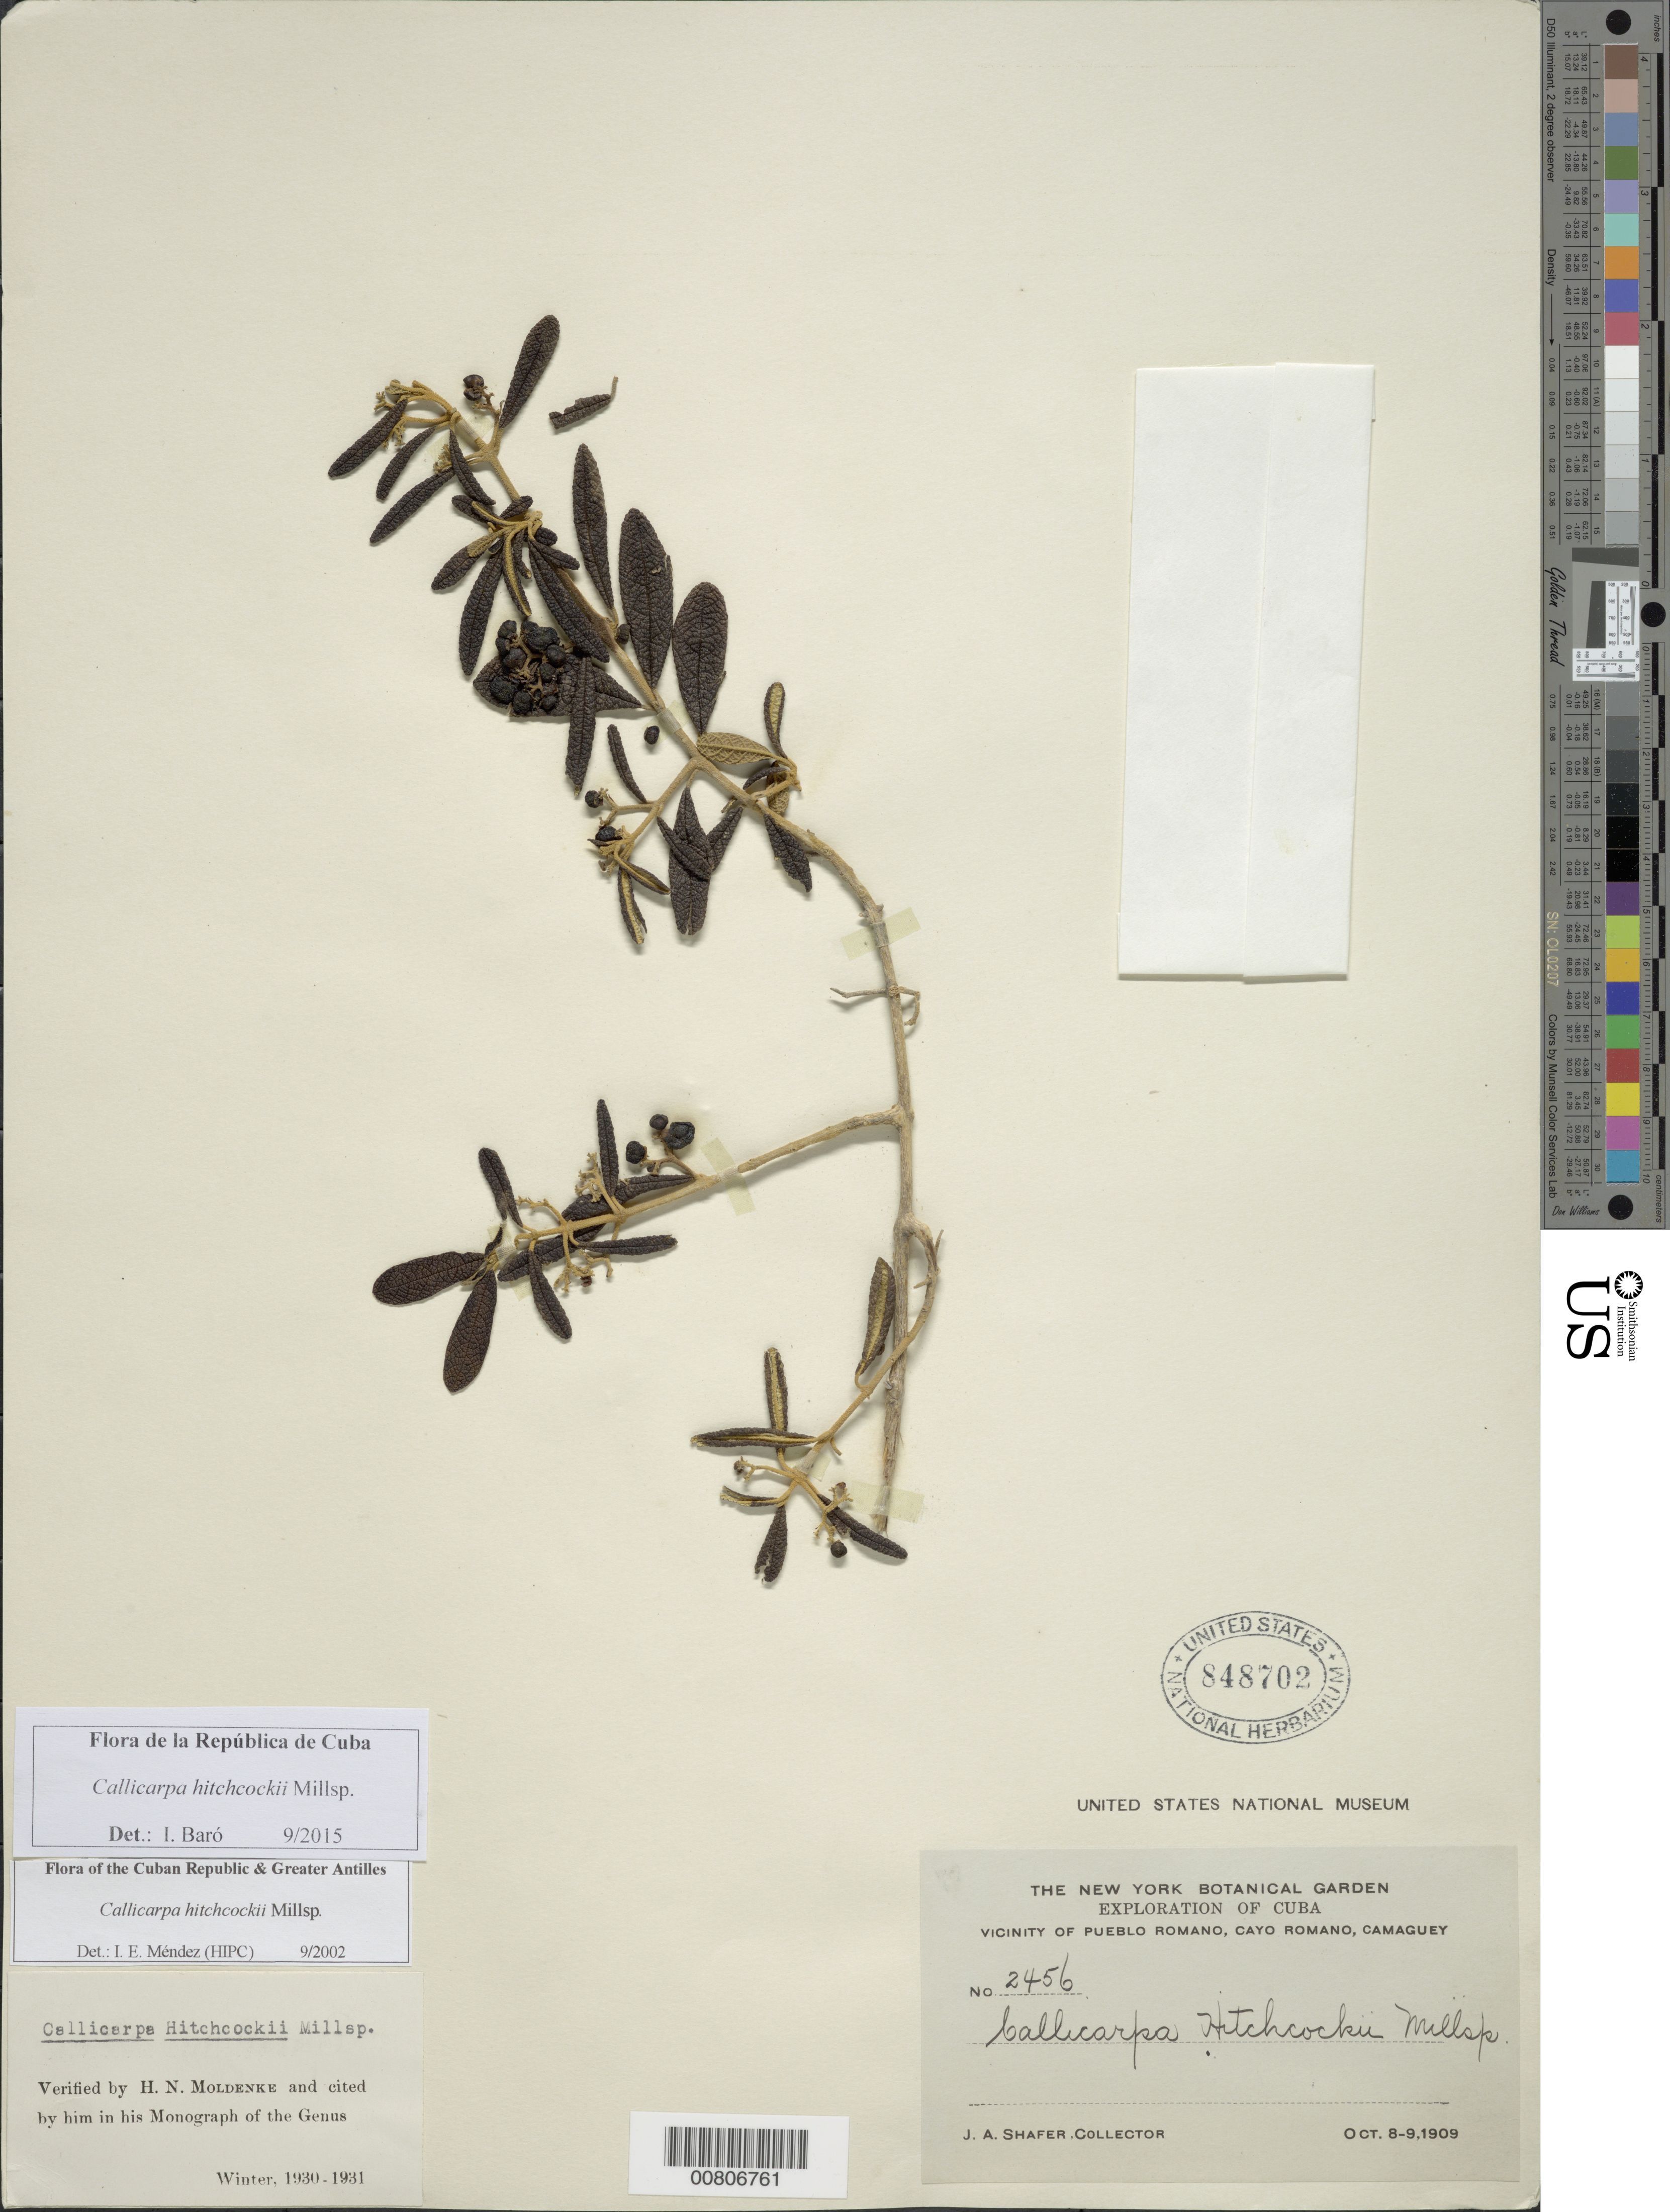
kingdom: Plantae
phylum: Tracheophyta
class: Magnoliopsida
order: Lamiales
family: Lamiaceae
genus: Callicarpa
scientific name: Callicarpa hitchcockii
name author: Millsp.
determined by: Baró Oliedo, I.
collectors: J. A. Shafer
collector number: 2456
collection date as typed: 08 Oct 1909 to 09 Oct 1909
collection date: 1909-10-08/1909-10-09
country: Cuba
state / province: Camaguey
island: Cuba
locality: Pueblo Romano vicinity, Cayo Romano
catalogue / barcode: US 848702